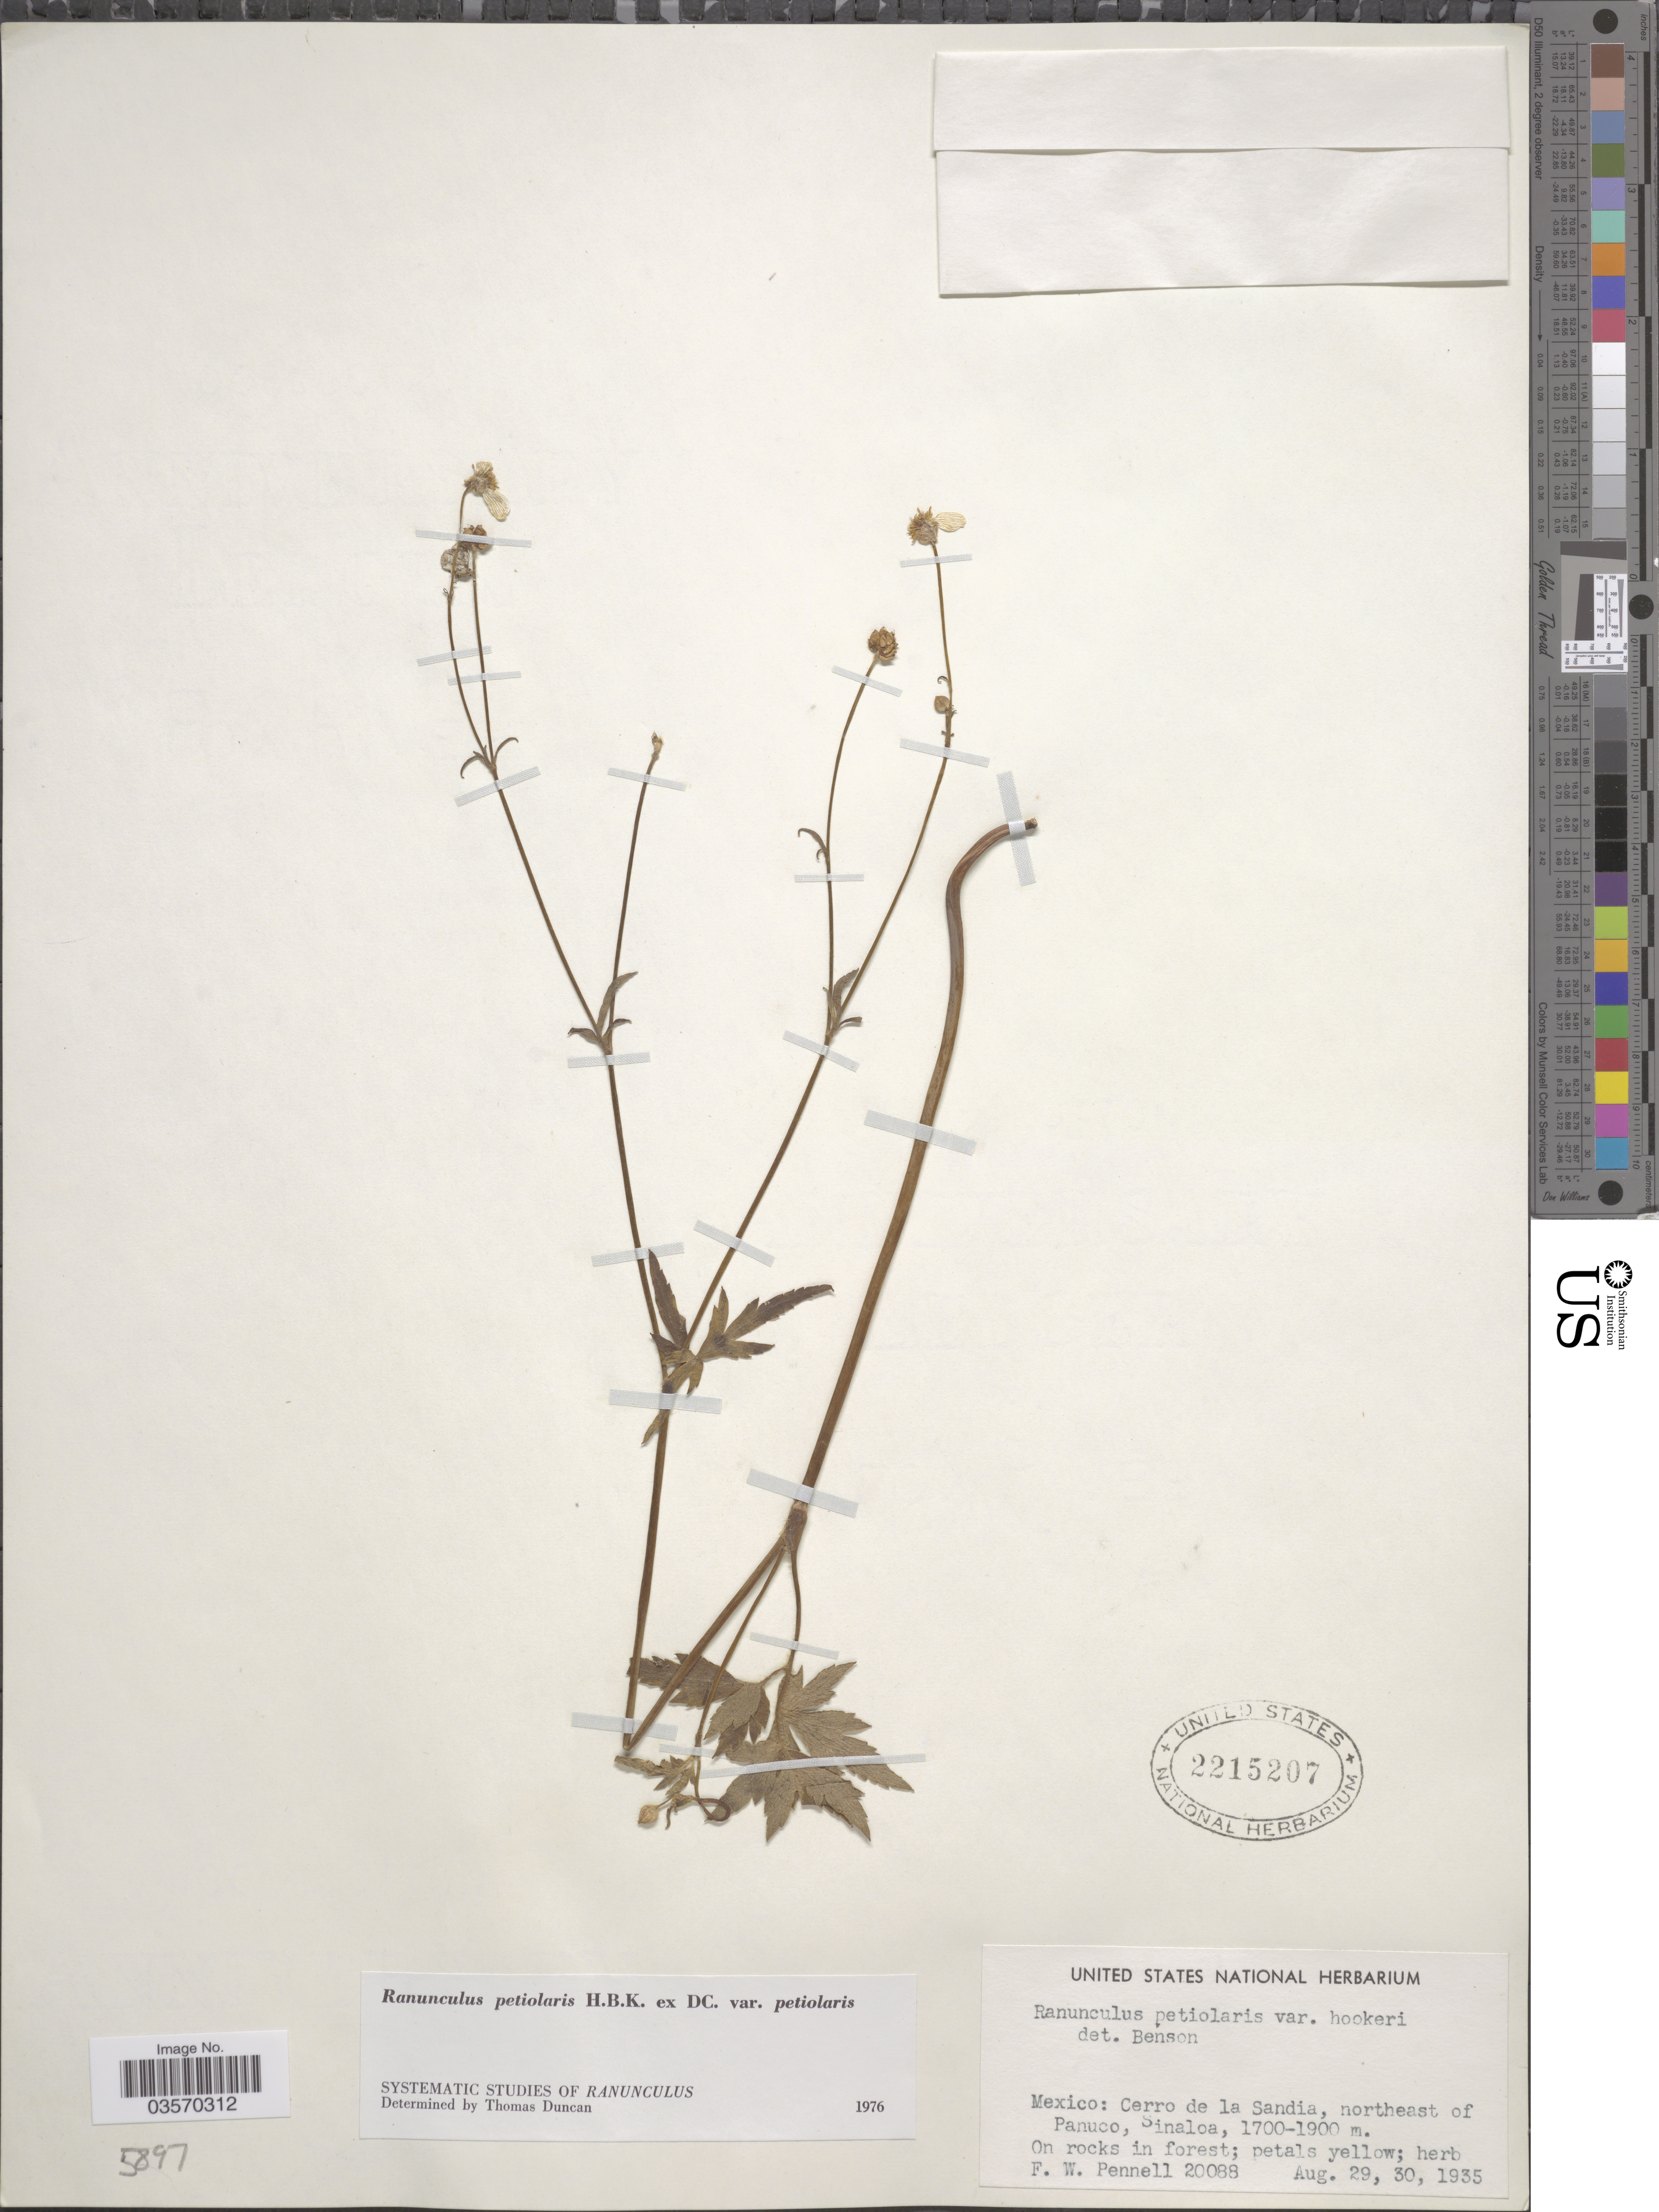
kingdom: Plantae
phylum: Tracheophyta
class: Magnoliopsida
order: Ranunculales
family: Ranunculaceae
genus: Ranunculus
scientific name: Ranunculus petiolaris var. petiolaris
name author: Kunth ex DC.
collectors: F. W. Pennell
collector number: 20088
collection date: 1935-08-29/1935-08-30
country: Mexico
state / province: Sinaloa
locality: Cerro de la Sandia, northeast of Panuco.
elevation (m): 1700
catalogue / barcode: US 2215207